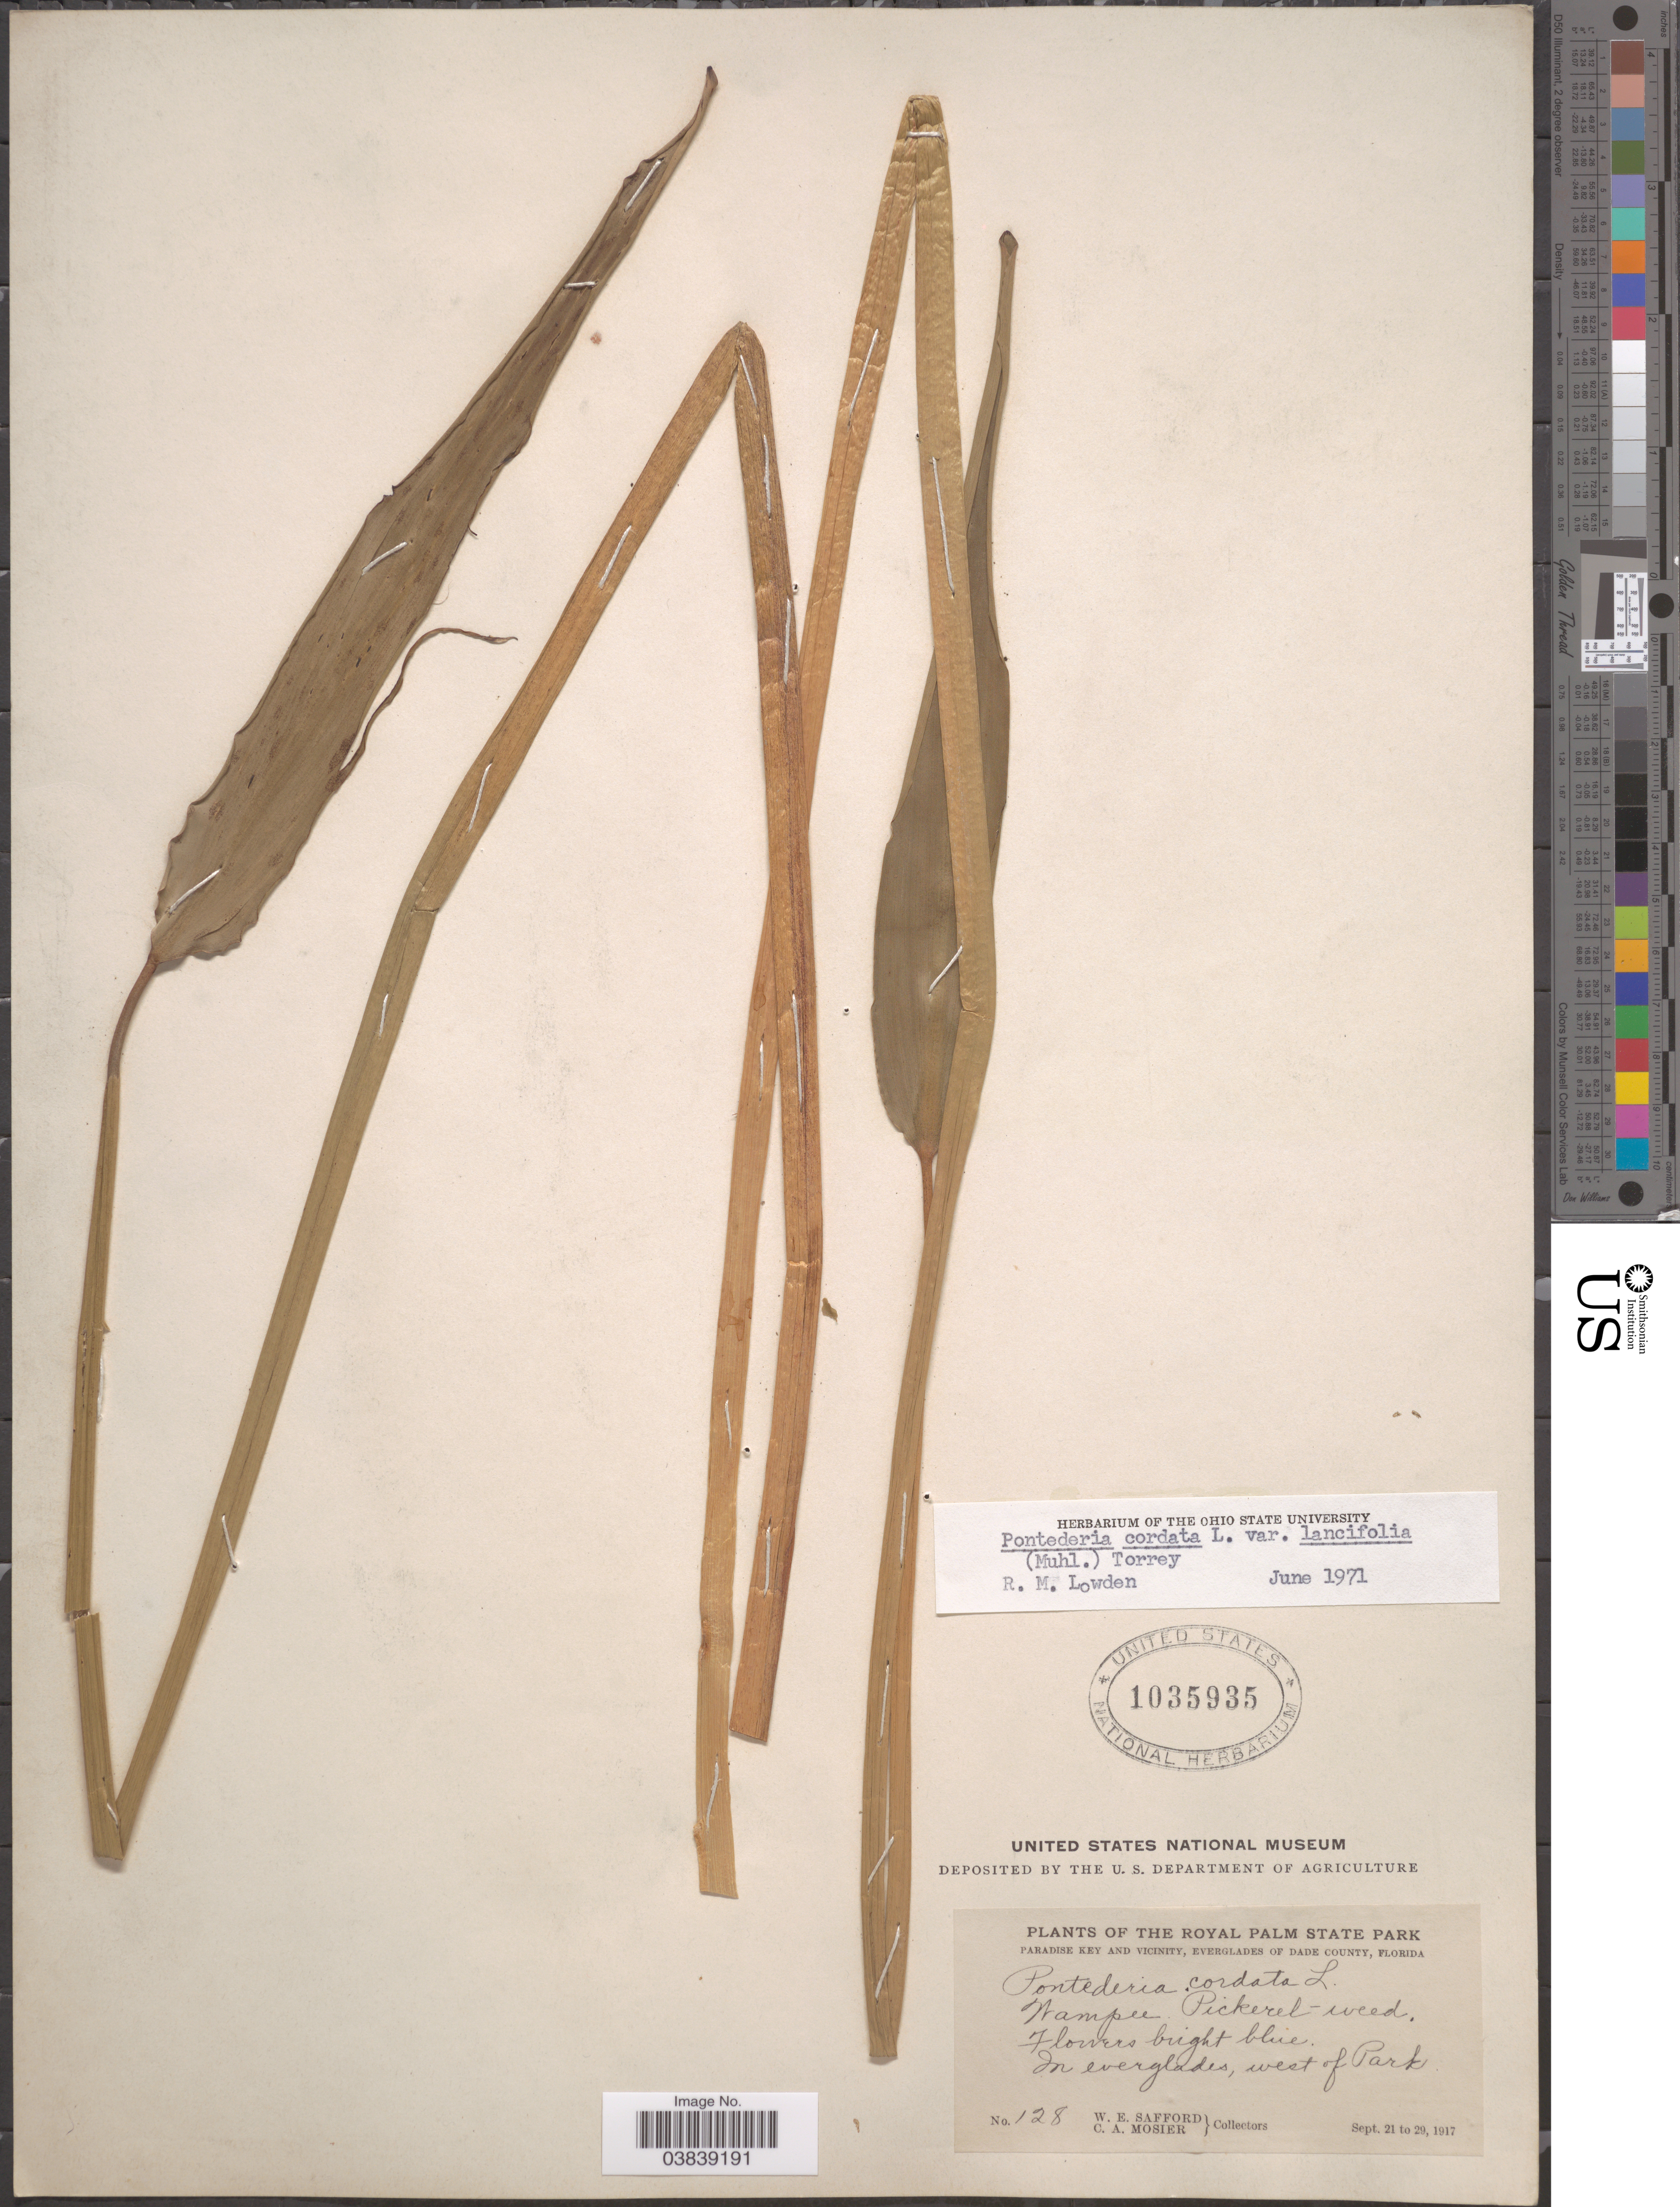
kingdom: Plantae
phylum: Tracheophyta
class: Liliopsida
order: Commelinales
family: Pontederiaceae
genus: Pontederia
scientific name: Pontederia cordata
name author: L.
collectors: W. E. Safford & C. A. Mosier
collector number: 128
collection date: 1917-09-21/1917-09-29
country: United States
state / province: Florida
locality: The Royal Palm State Park. Paradise Key and vicinity, Everglades of Dade County. In everglades, west of Park.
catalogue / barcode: US 1035935